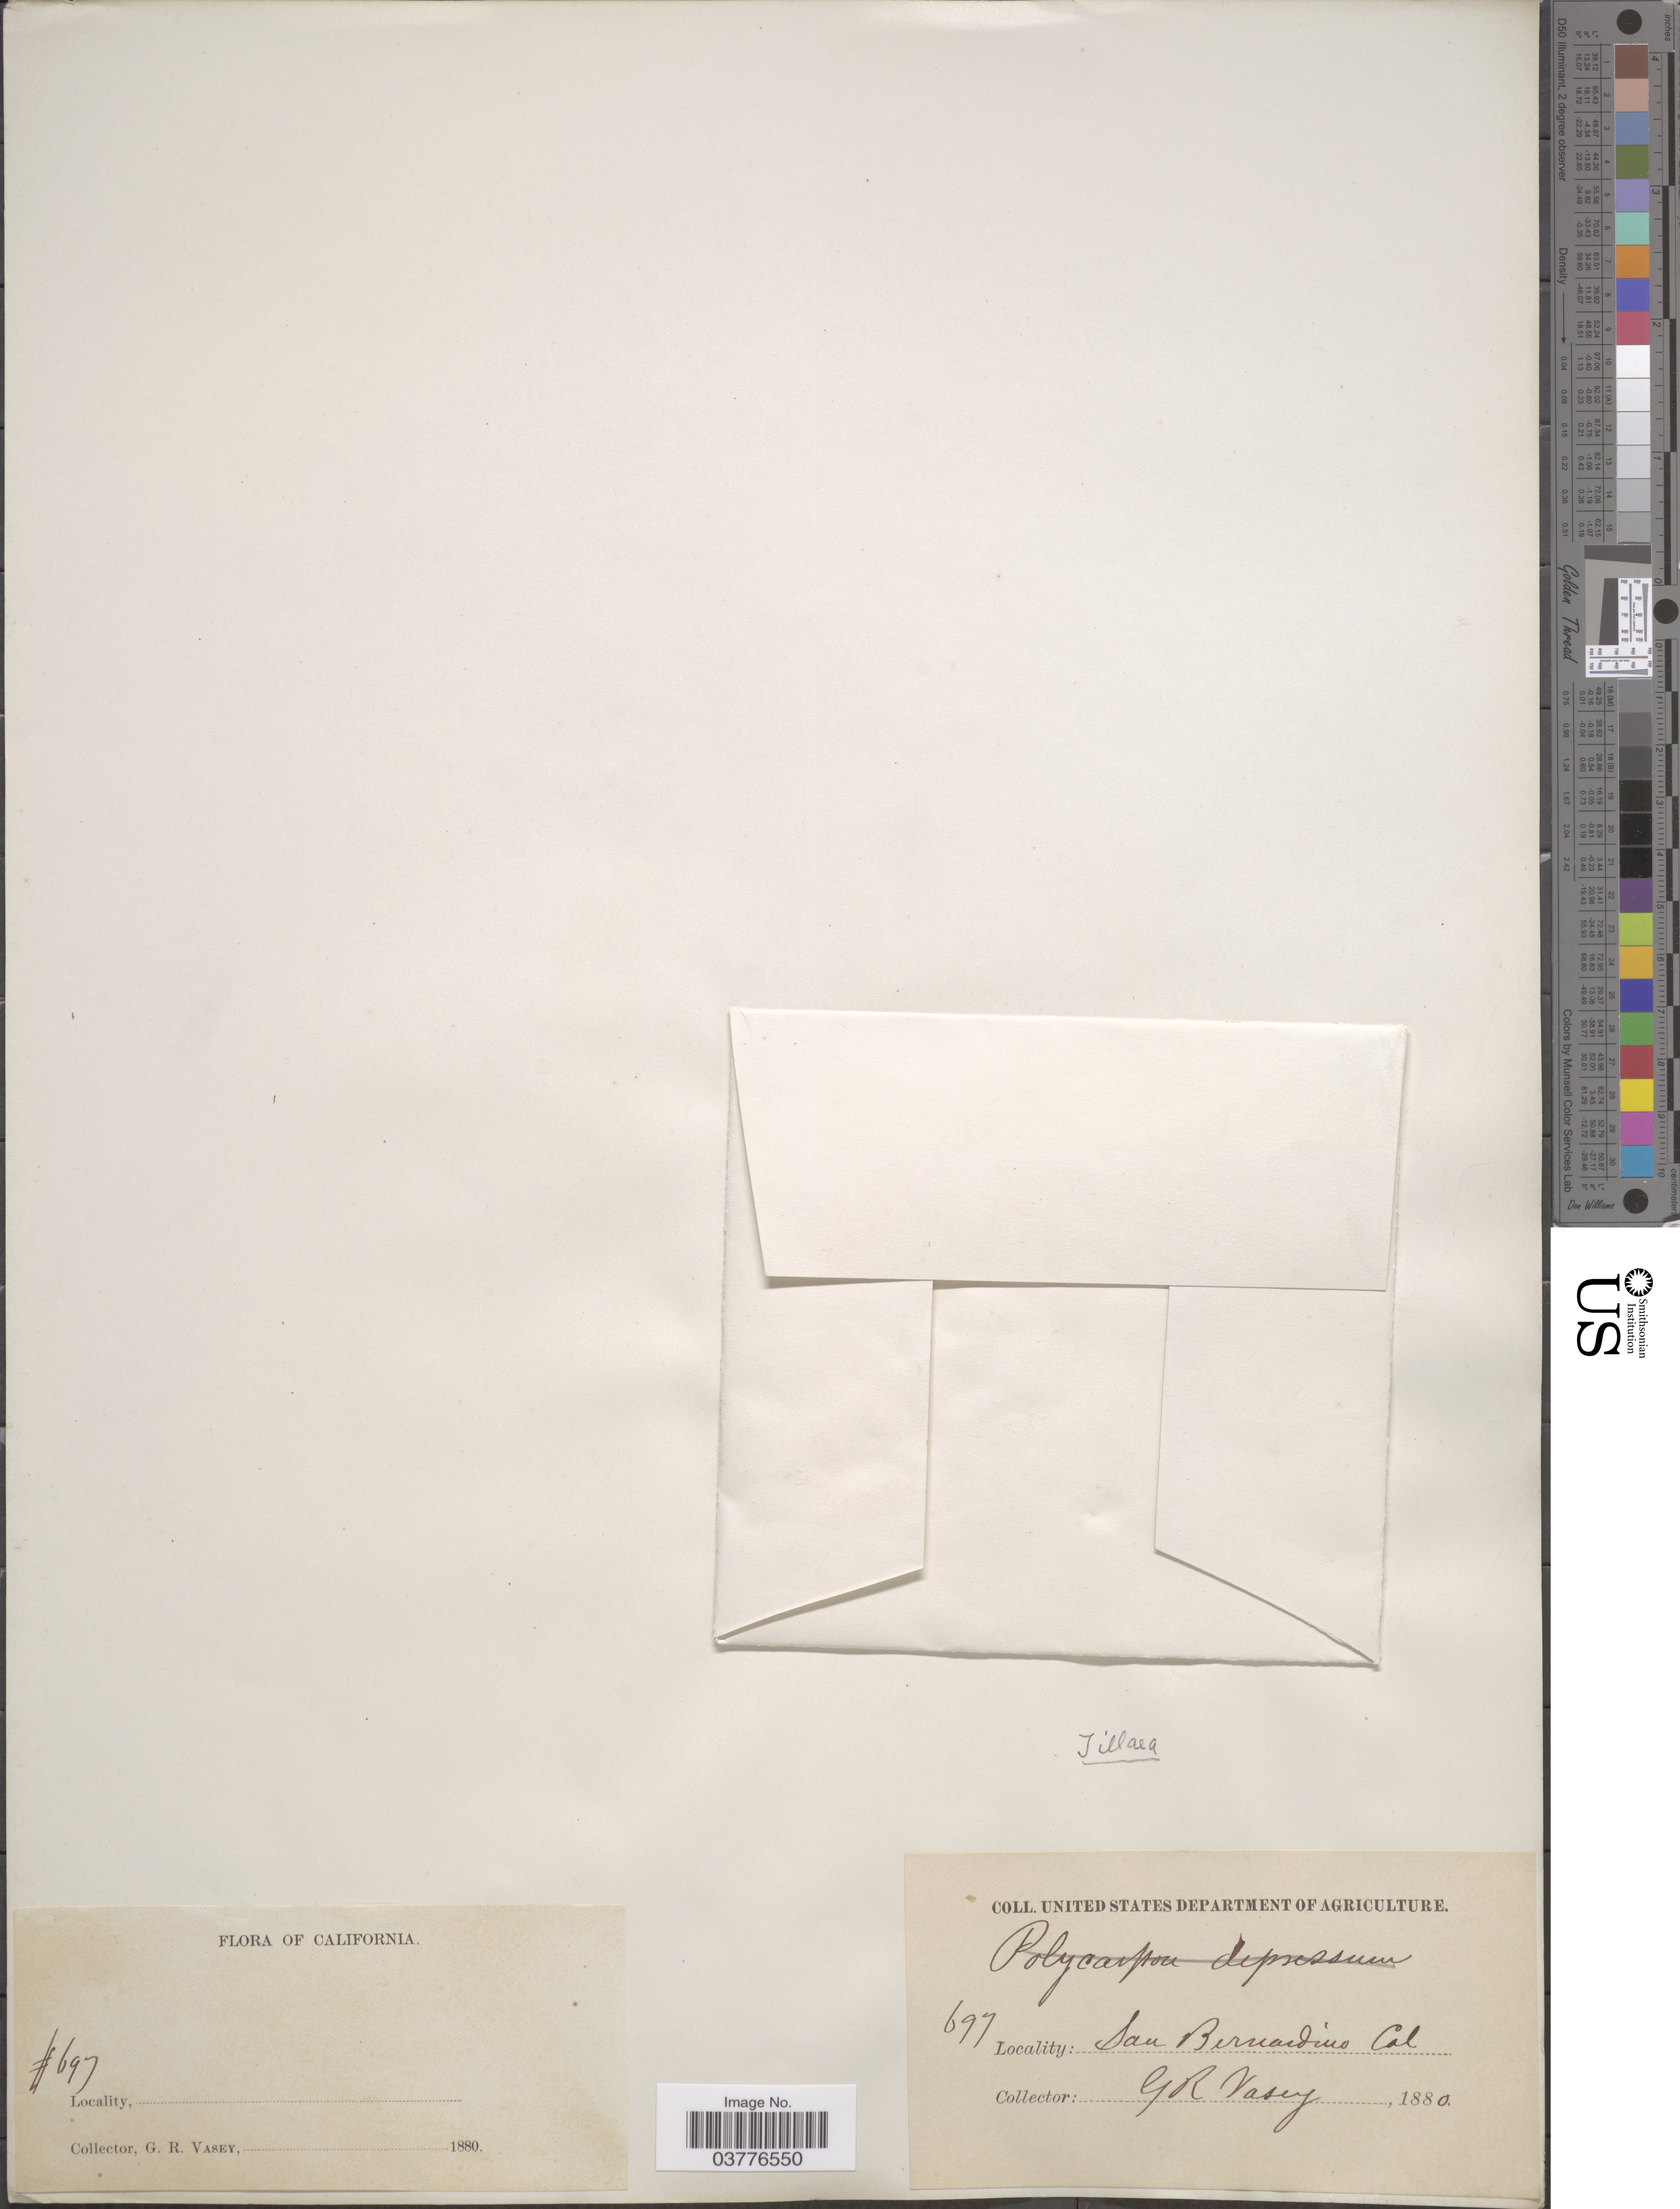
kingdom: Plantae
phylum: Tracheophyta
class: Magnoliopsida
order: Saxifragales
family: Crassulaceae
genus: Crassula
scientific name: Crassula sp.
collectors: G. R. Vasey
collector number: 697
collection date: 1880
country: United States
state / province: California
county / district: San Bernardino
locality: San Bernardino.